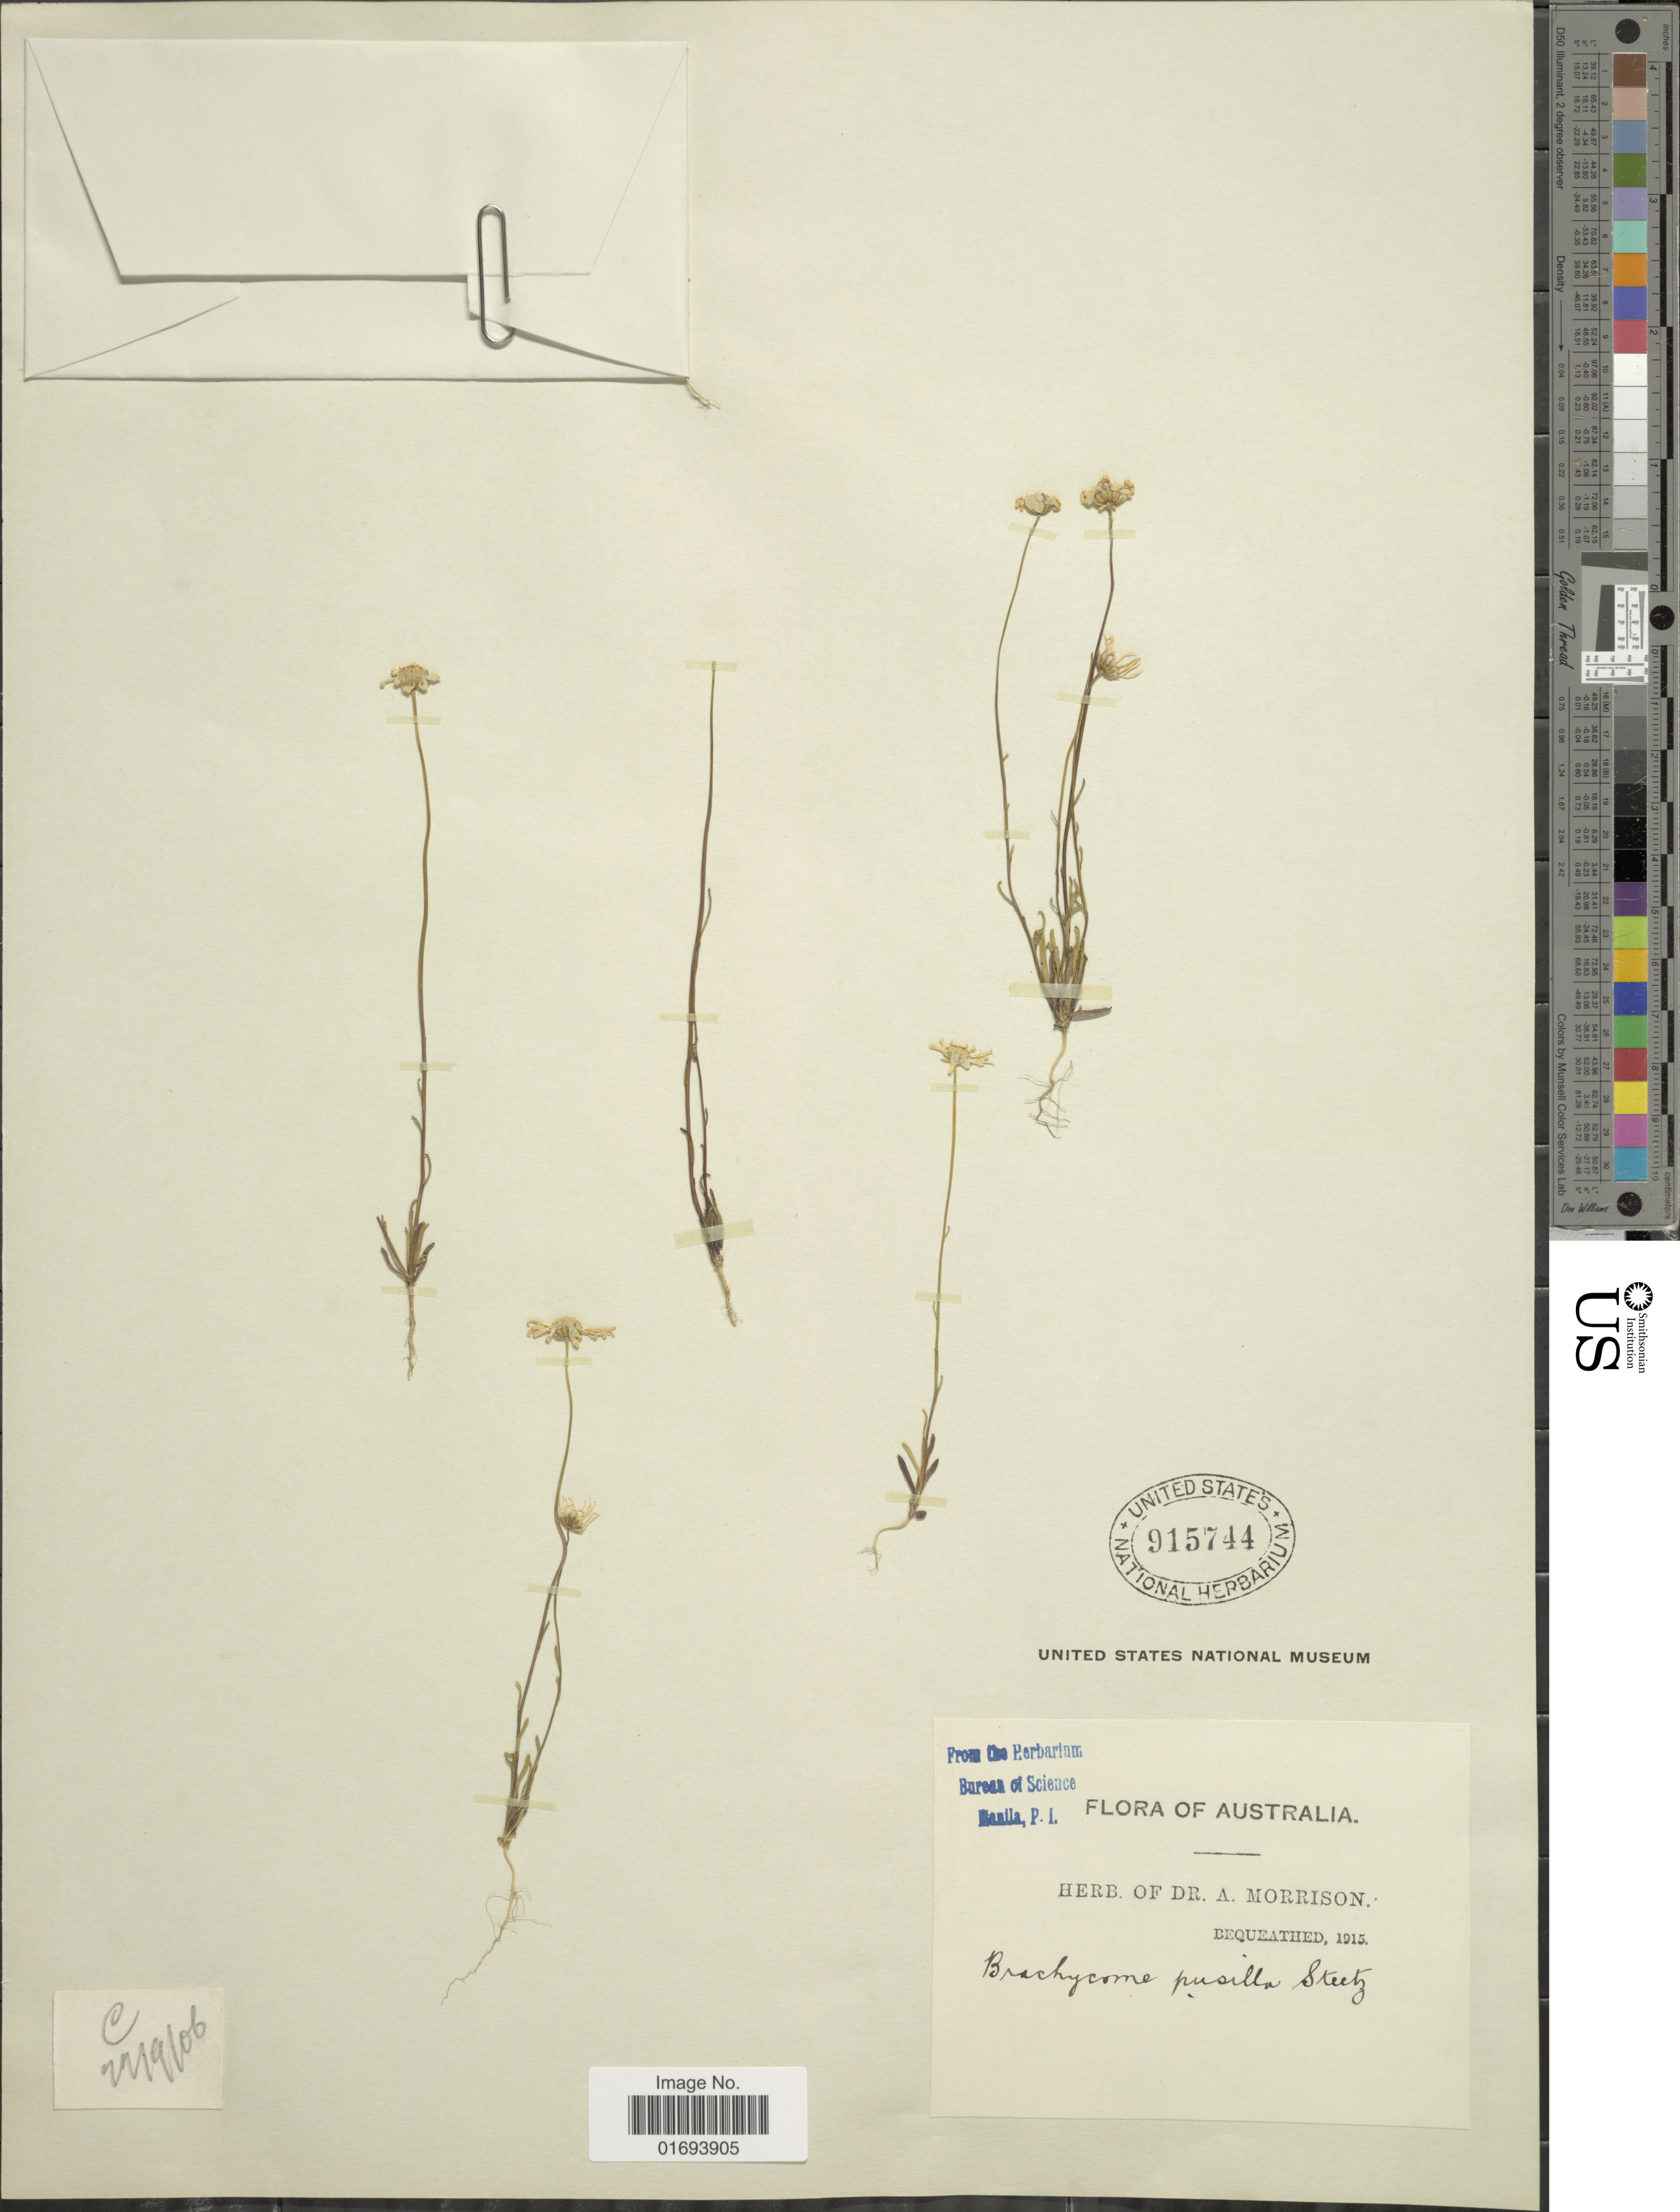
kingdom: Plantae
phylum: Tracheophyta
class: Magnoliopsida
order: Asterales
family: Asteraceae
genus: Brachyscome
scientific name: Brachyscome pusilla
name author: Steetz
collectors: ex herb. Dr. A. Morrison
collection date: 1915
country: Australia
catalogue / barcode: US 915744